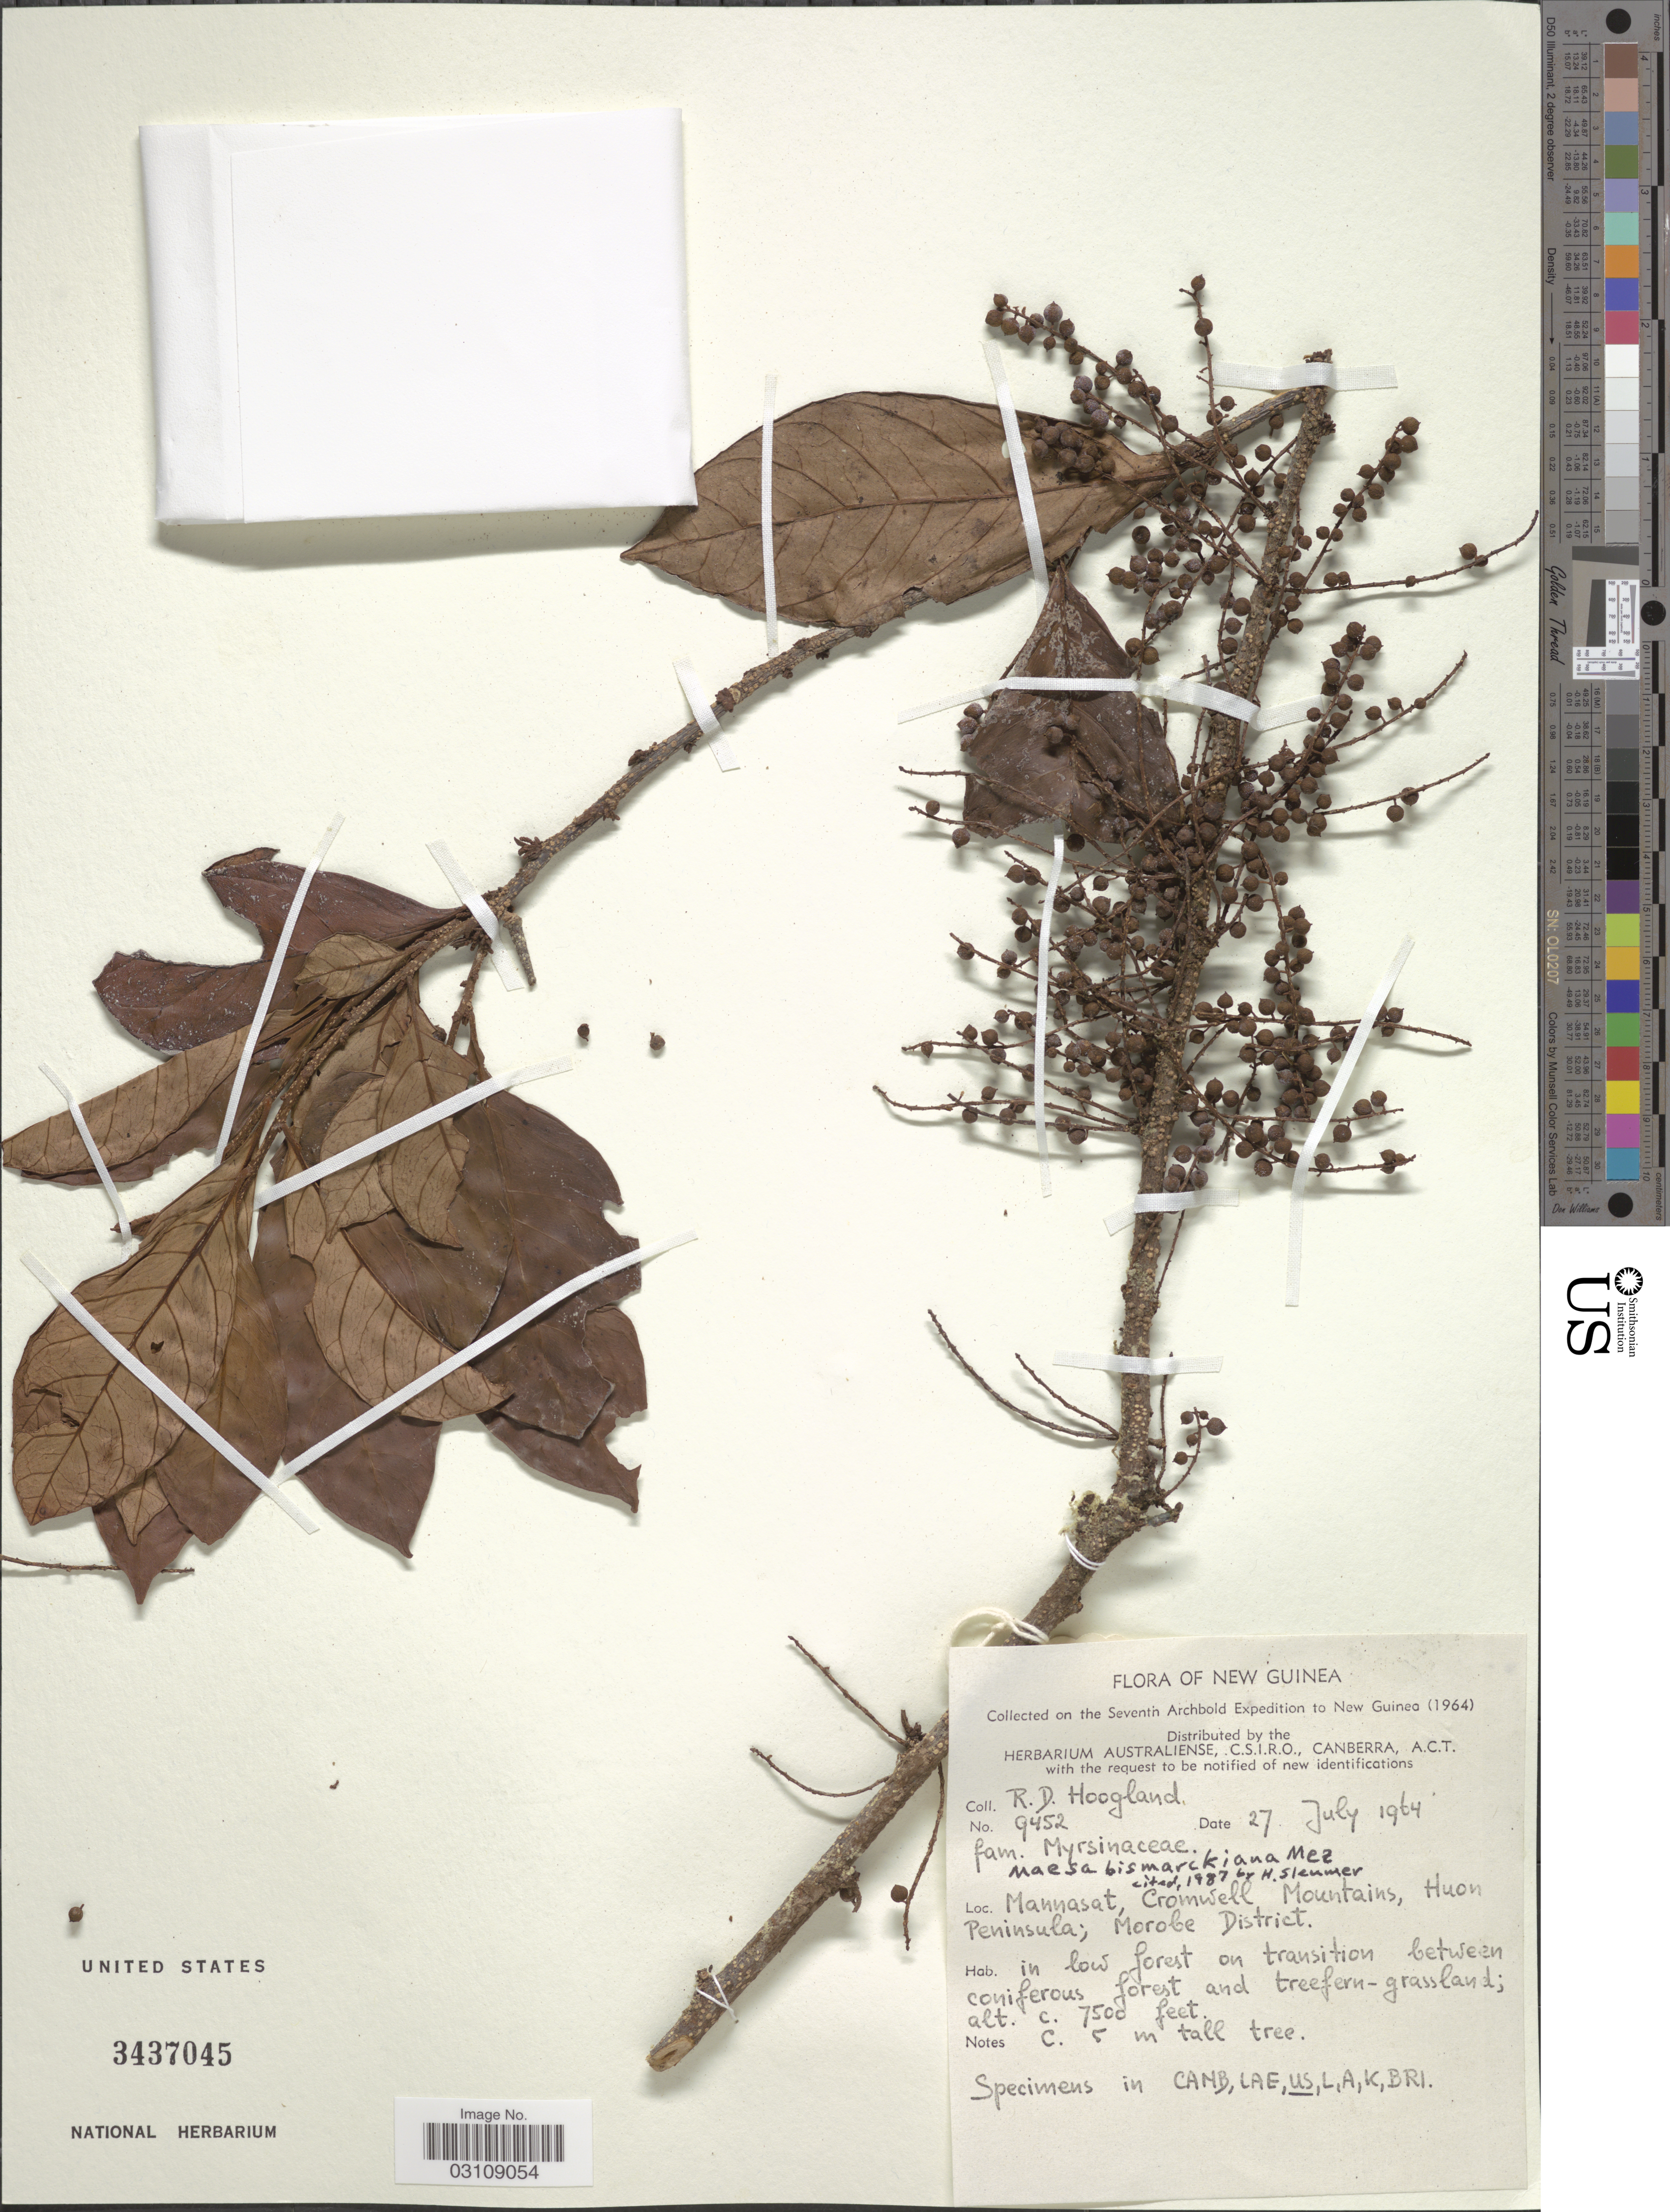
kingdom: Plantae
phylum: Tracheophyta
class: Magnoliopsida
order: Ericales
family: Primulaceae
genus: Maesa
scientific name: Maesa bismarckiana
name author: Mez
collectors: R. D. Hoogland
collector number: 9452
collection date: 1964-07-27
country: Papua New Guinea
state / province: Morobe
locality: New Guinea, Mannasat, Cromwell Mountains, Huon Peninsula; Morobe District.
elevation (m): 2286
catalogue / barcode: US 3437045